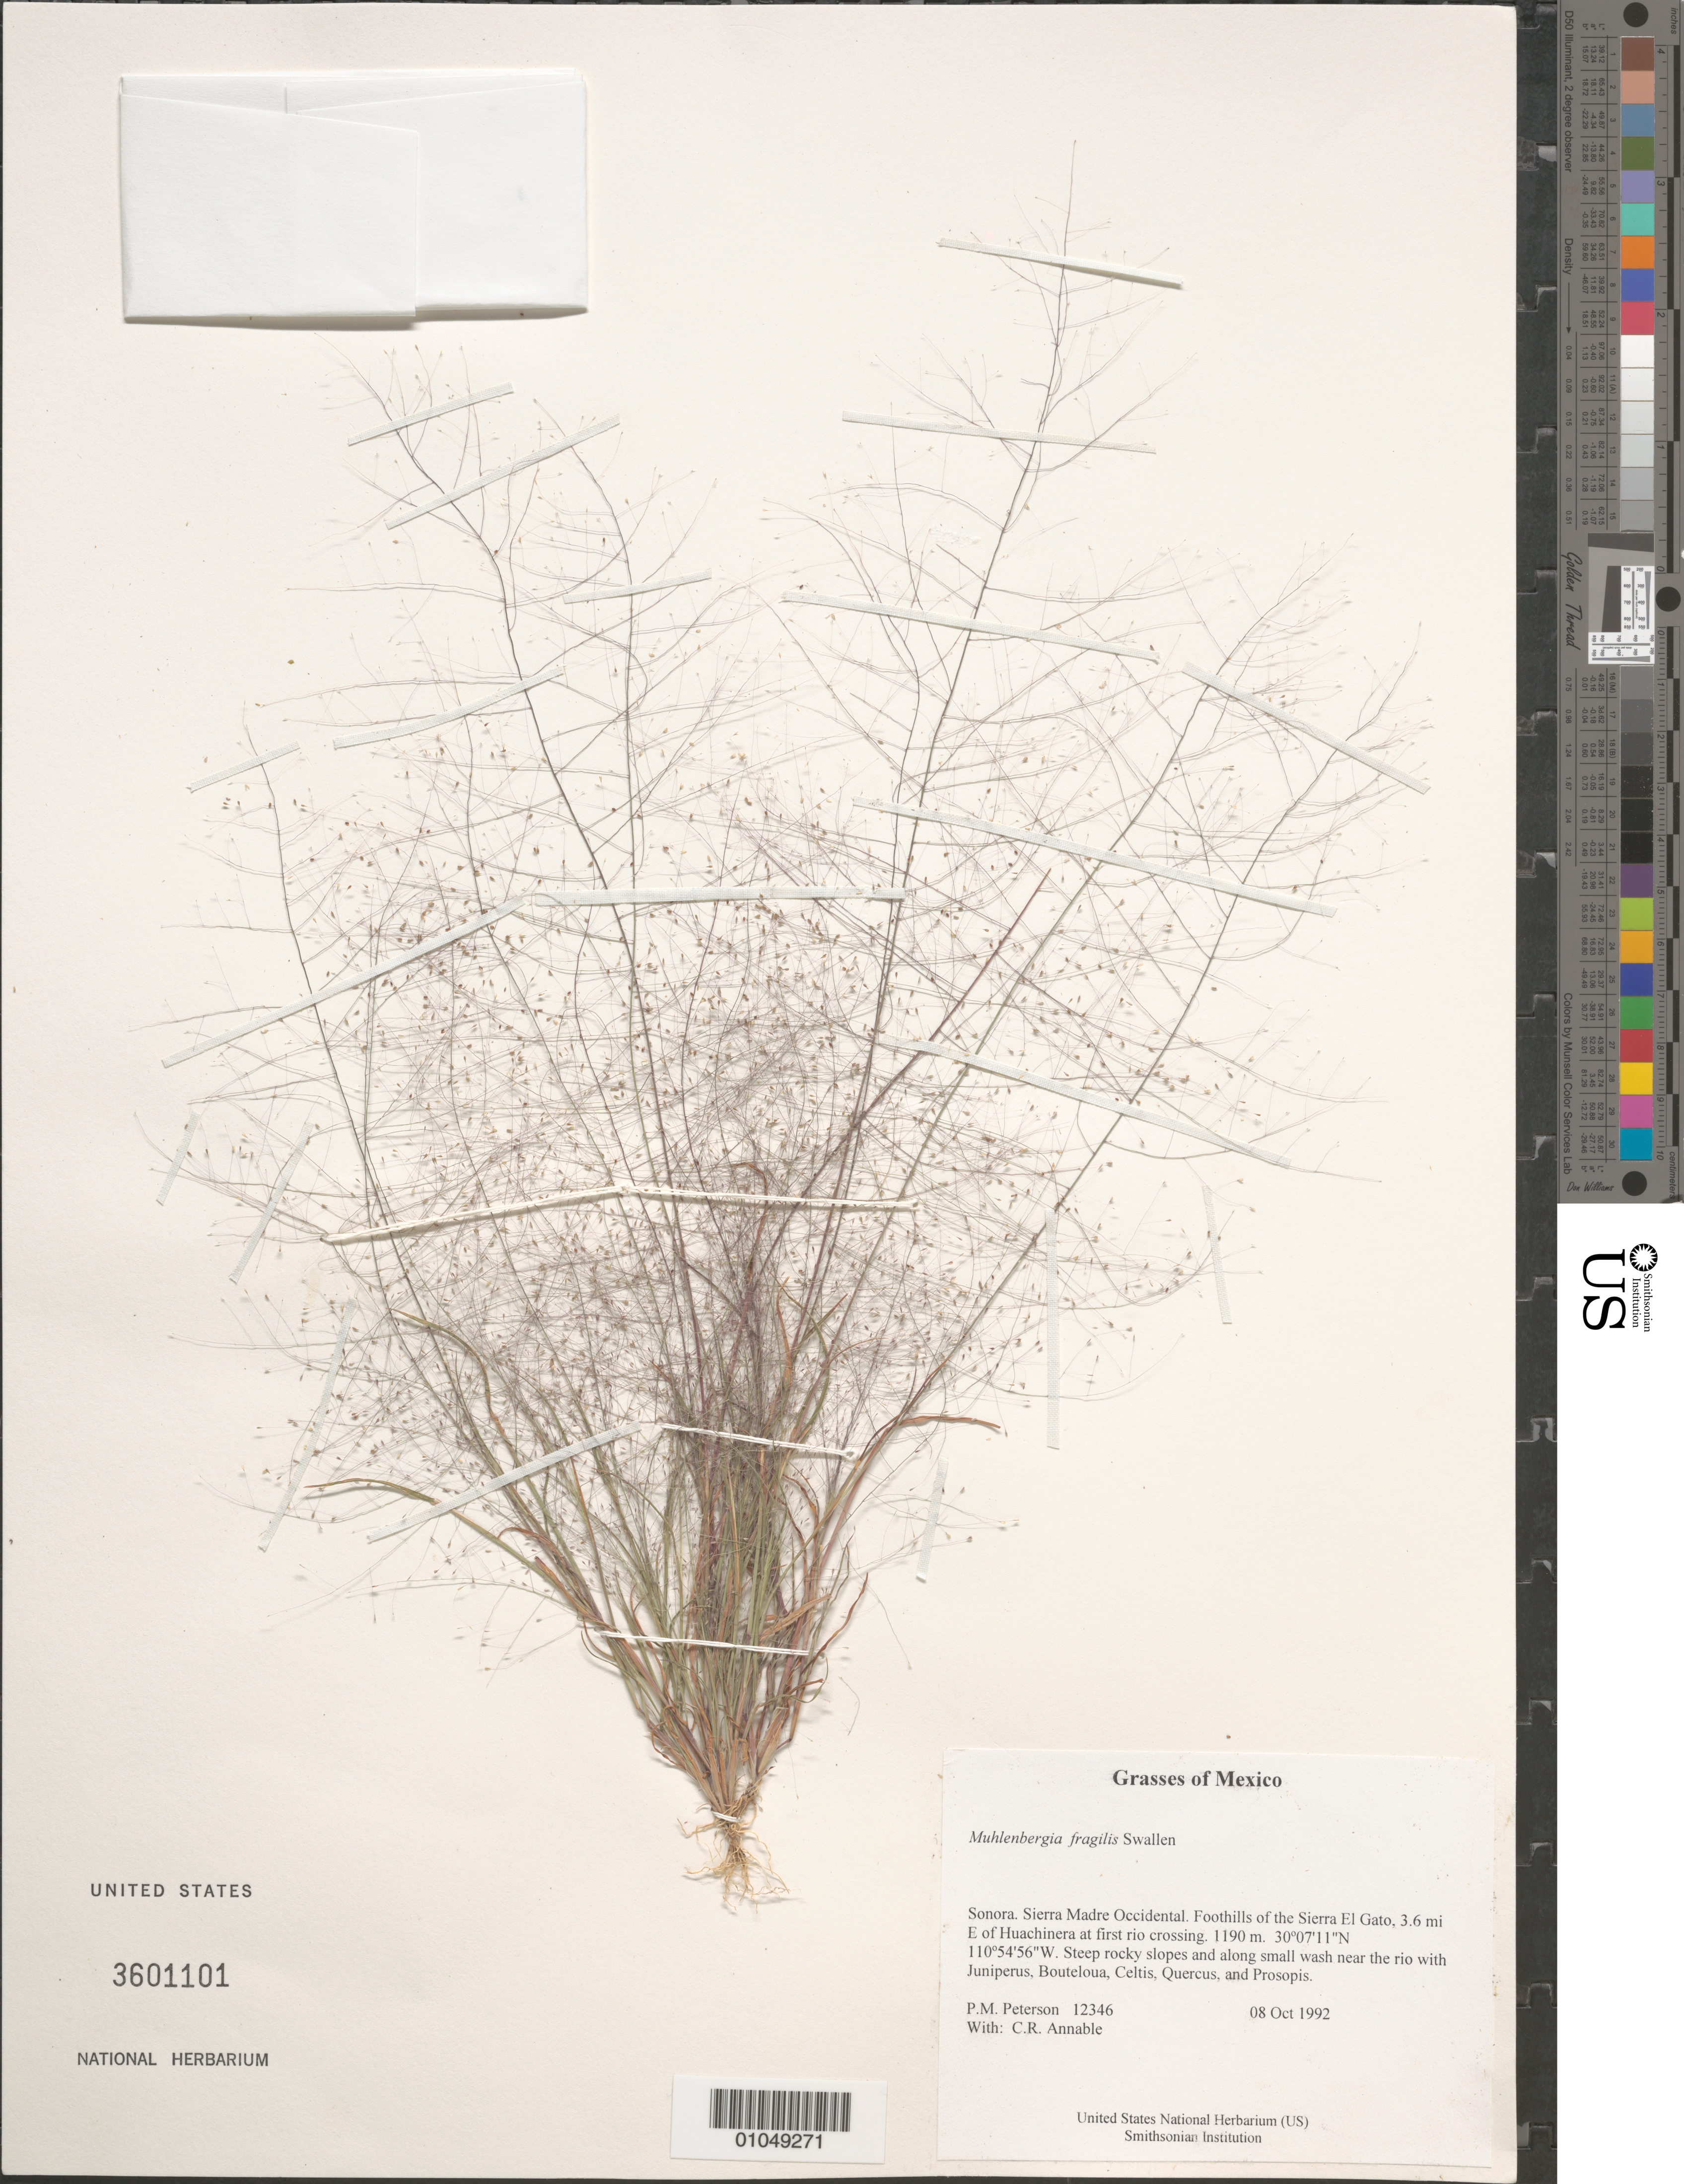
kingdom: Plantae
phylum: Tracheophyta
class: Liliopsida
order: Poales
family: Poaceae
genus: Muhlenbergia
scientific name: Muhlenbergia fragilis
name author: Swallen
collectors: P. M. Peterson & C. R. Annable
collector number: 12346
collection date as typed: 08 Oct 1992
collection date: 1992-10-08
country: Mexico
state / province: Sonora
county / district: Sierra Madre Occidental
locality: Foothills of the Sierra El Gato, 3.6 mi E of Huachinera at first rio crossing.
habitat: Steep rocky slopes and along small wash near the rio with Juniperus, Bouteloua, Celtis, Quercus, and Prosopis.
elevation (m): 1190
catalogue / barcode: US 3601101